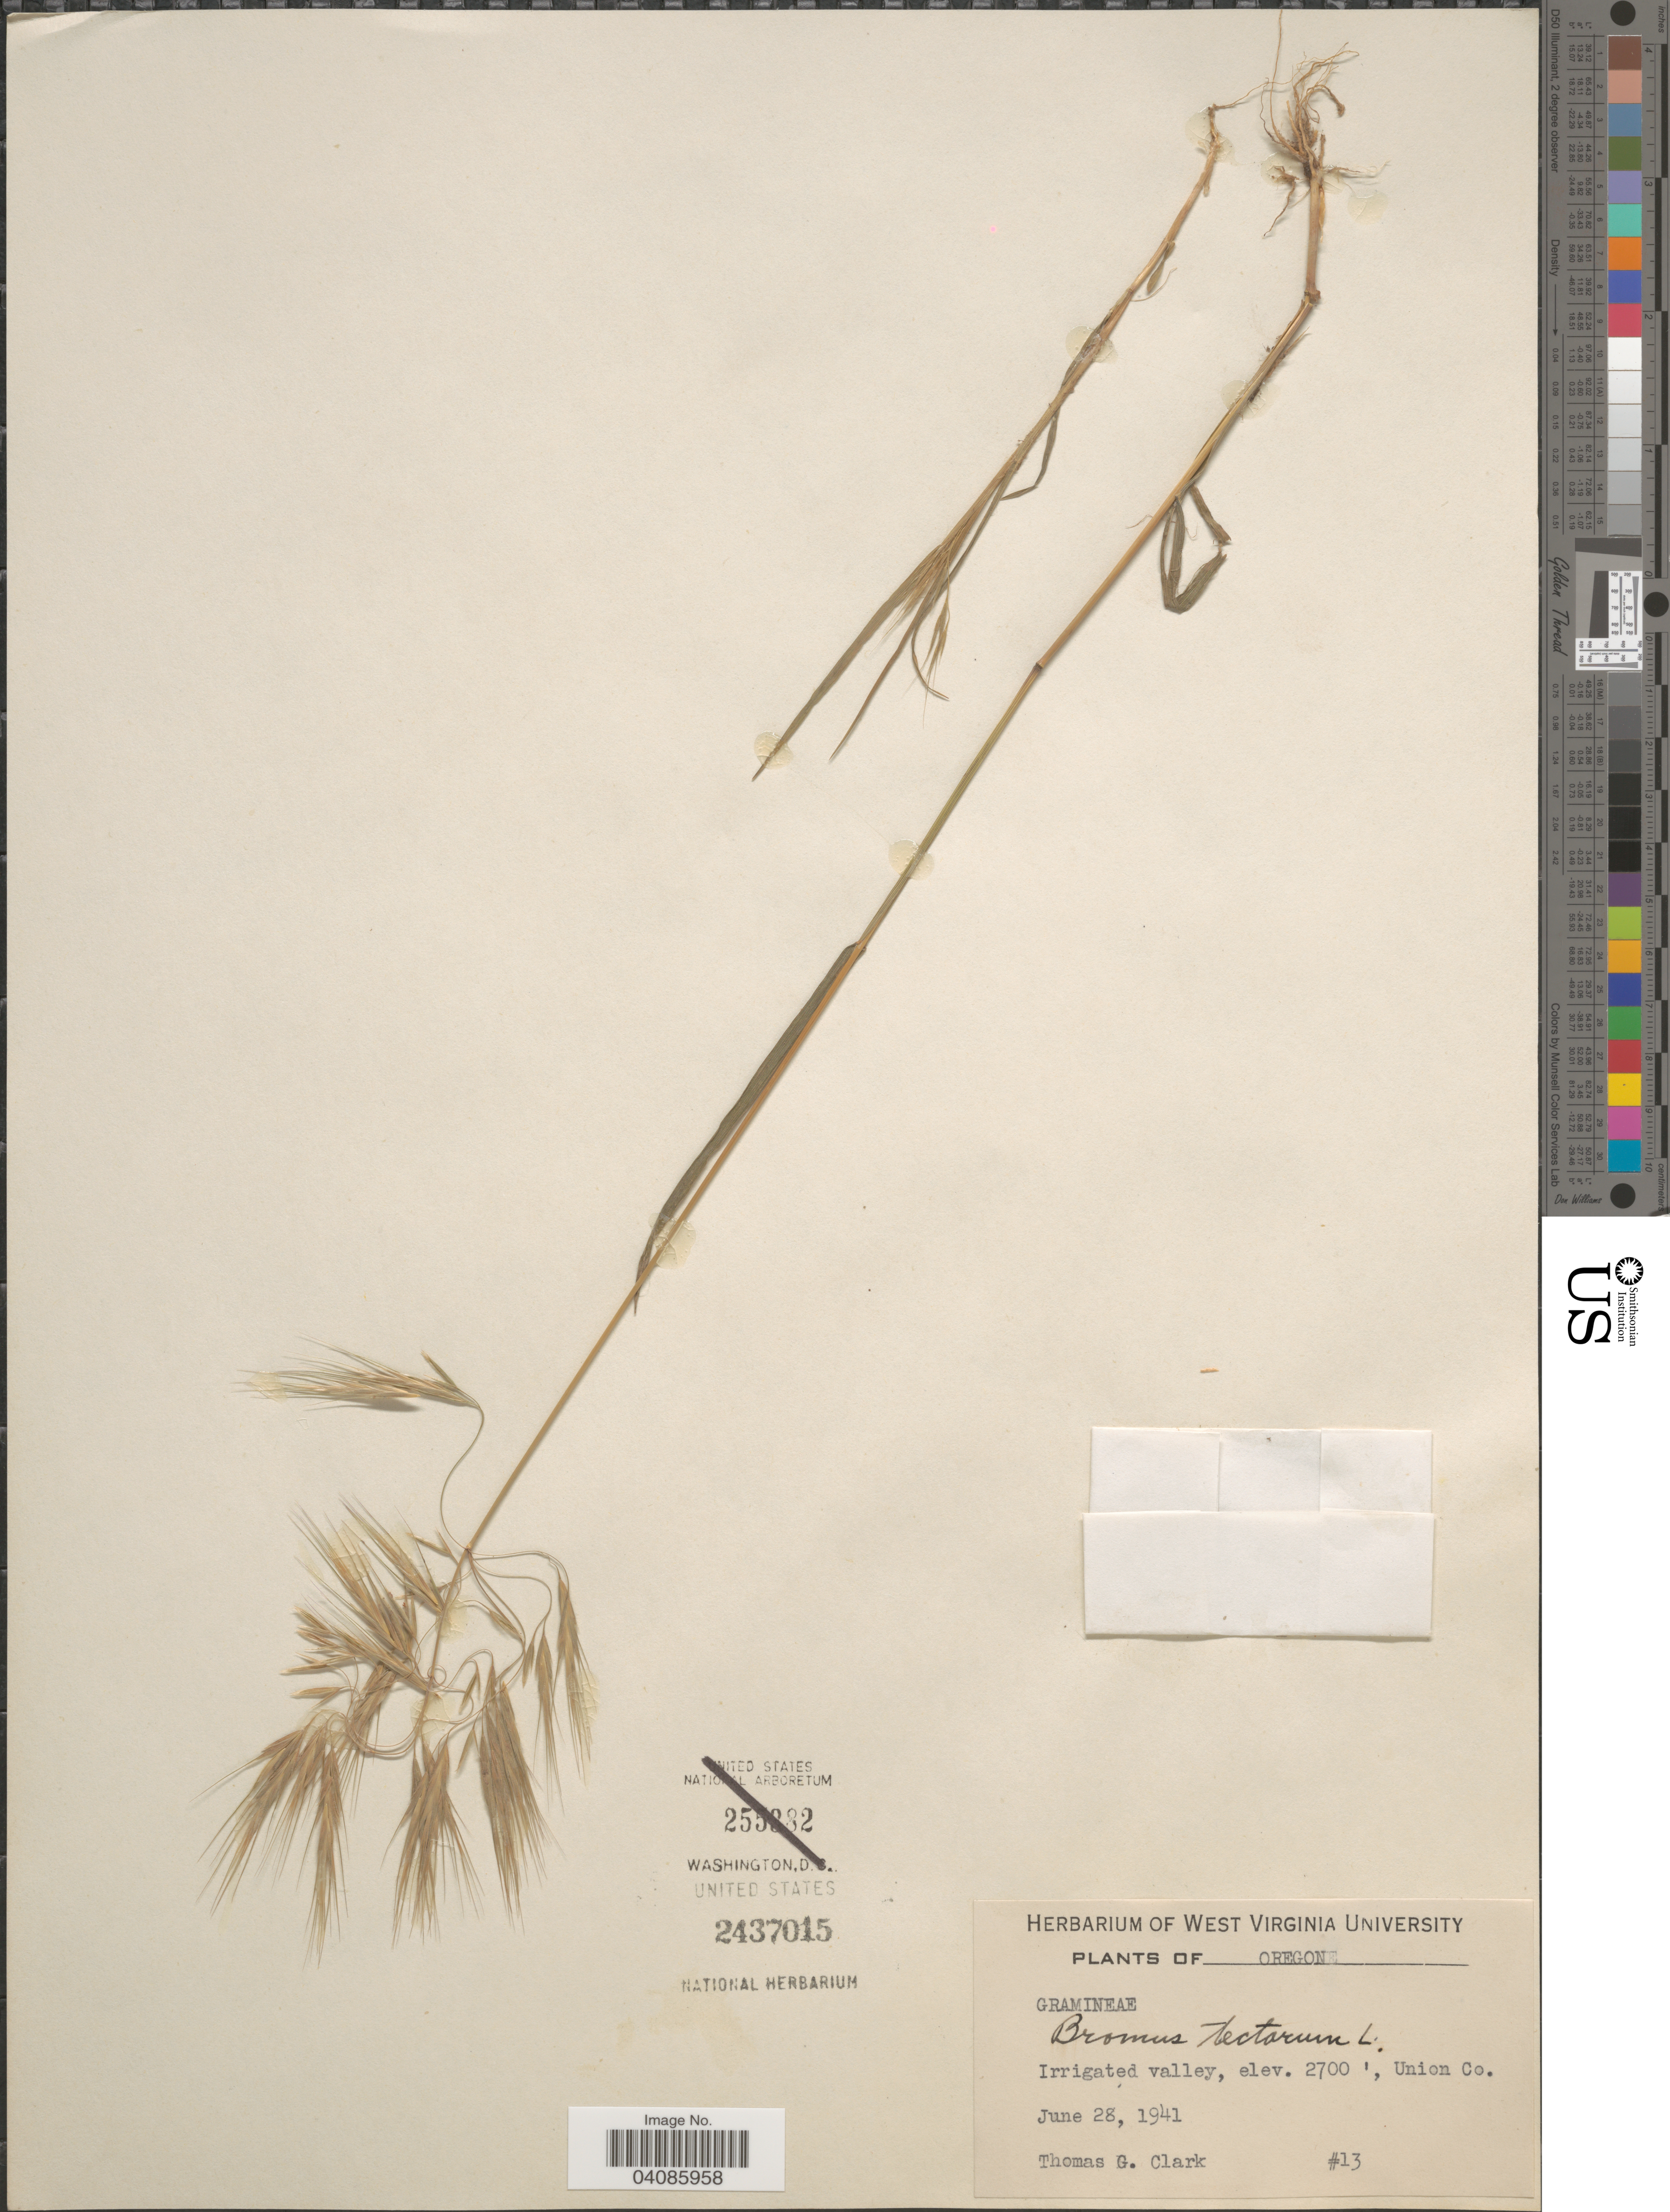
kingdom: Plantae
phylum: Tracheophyta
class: Liliopsida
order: Poales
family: Poaceae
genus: Bromus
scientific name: Bromus tectorum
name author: L.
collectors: T. Clark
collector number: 13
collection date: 1941-06-28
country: United States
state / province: Oregon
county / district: Union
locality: Irrigated valley, Union Co.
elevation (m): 823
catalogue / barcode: US 2437015